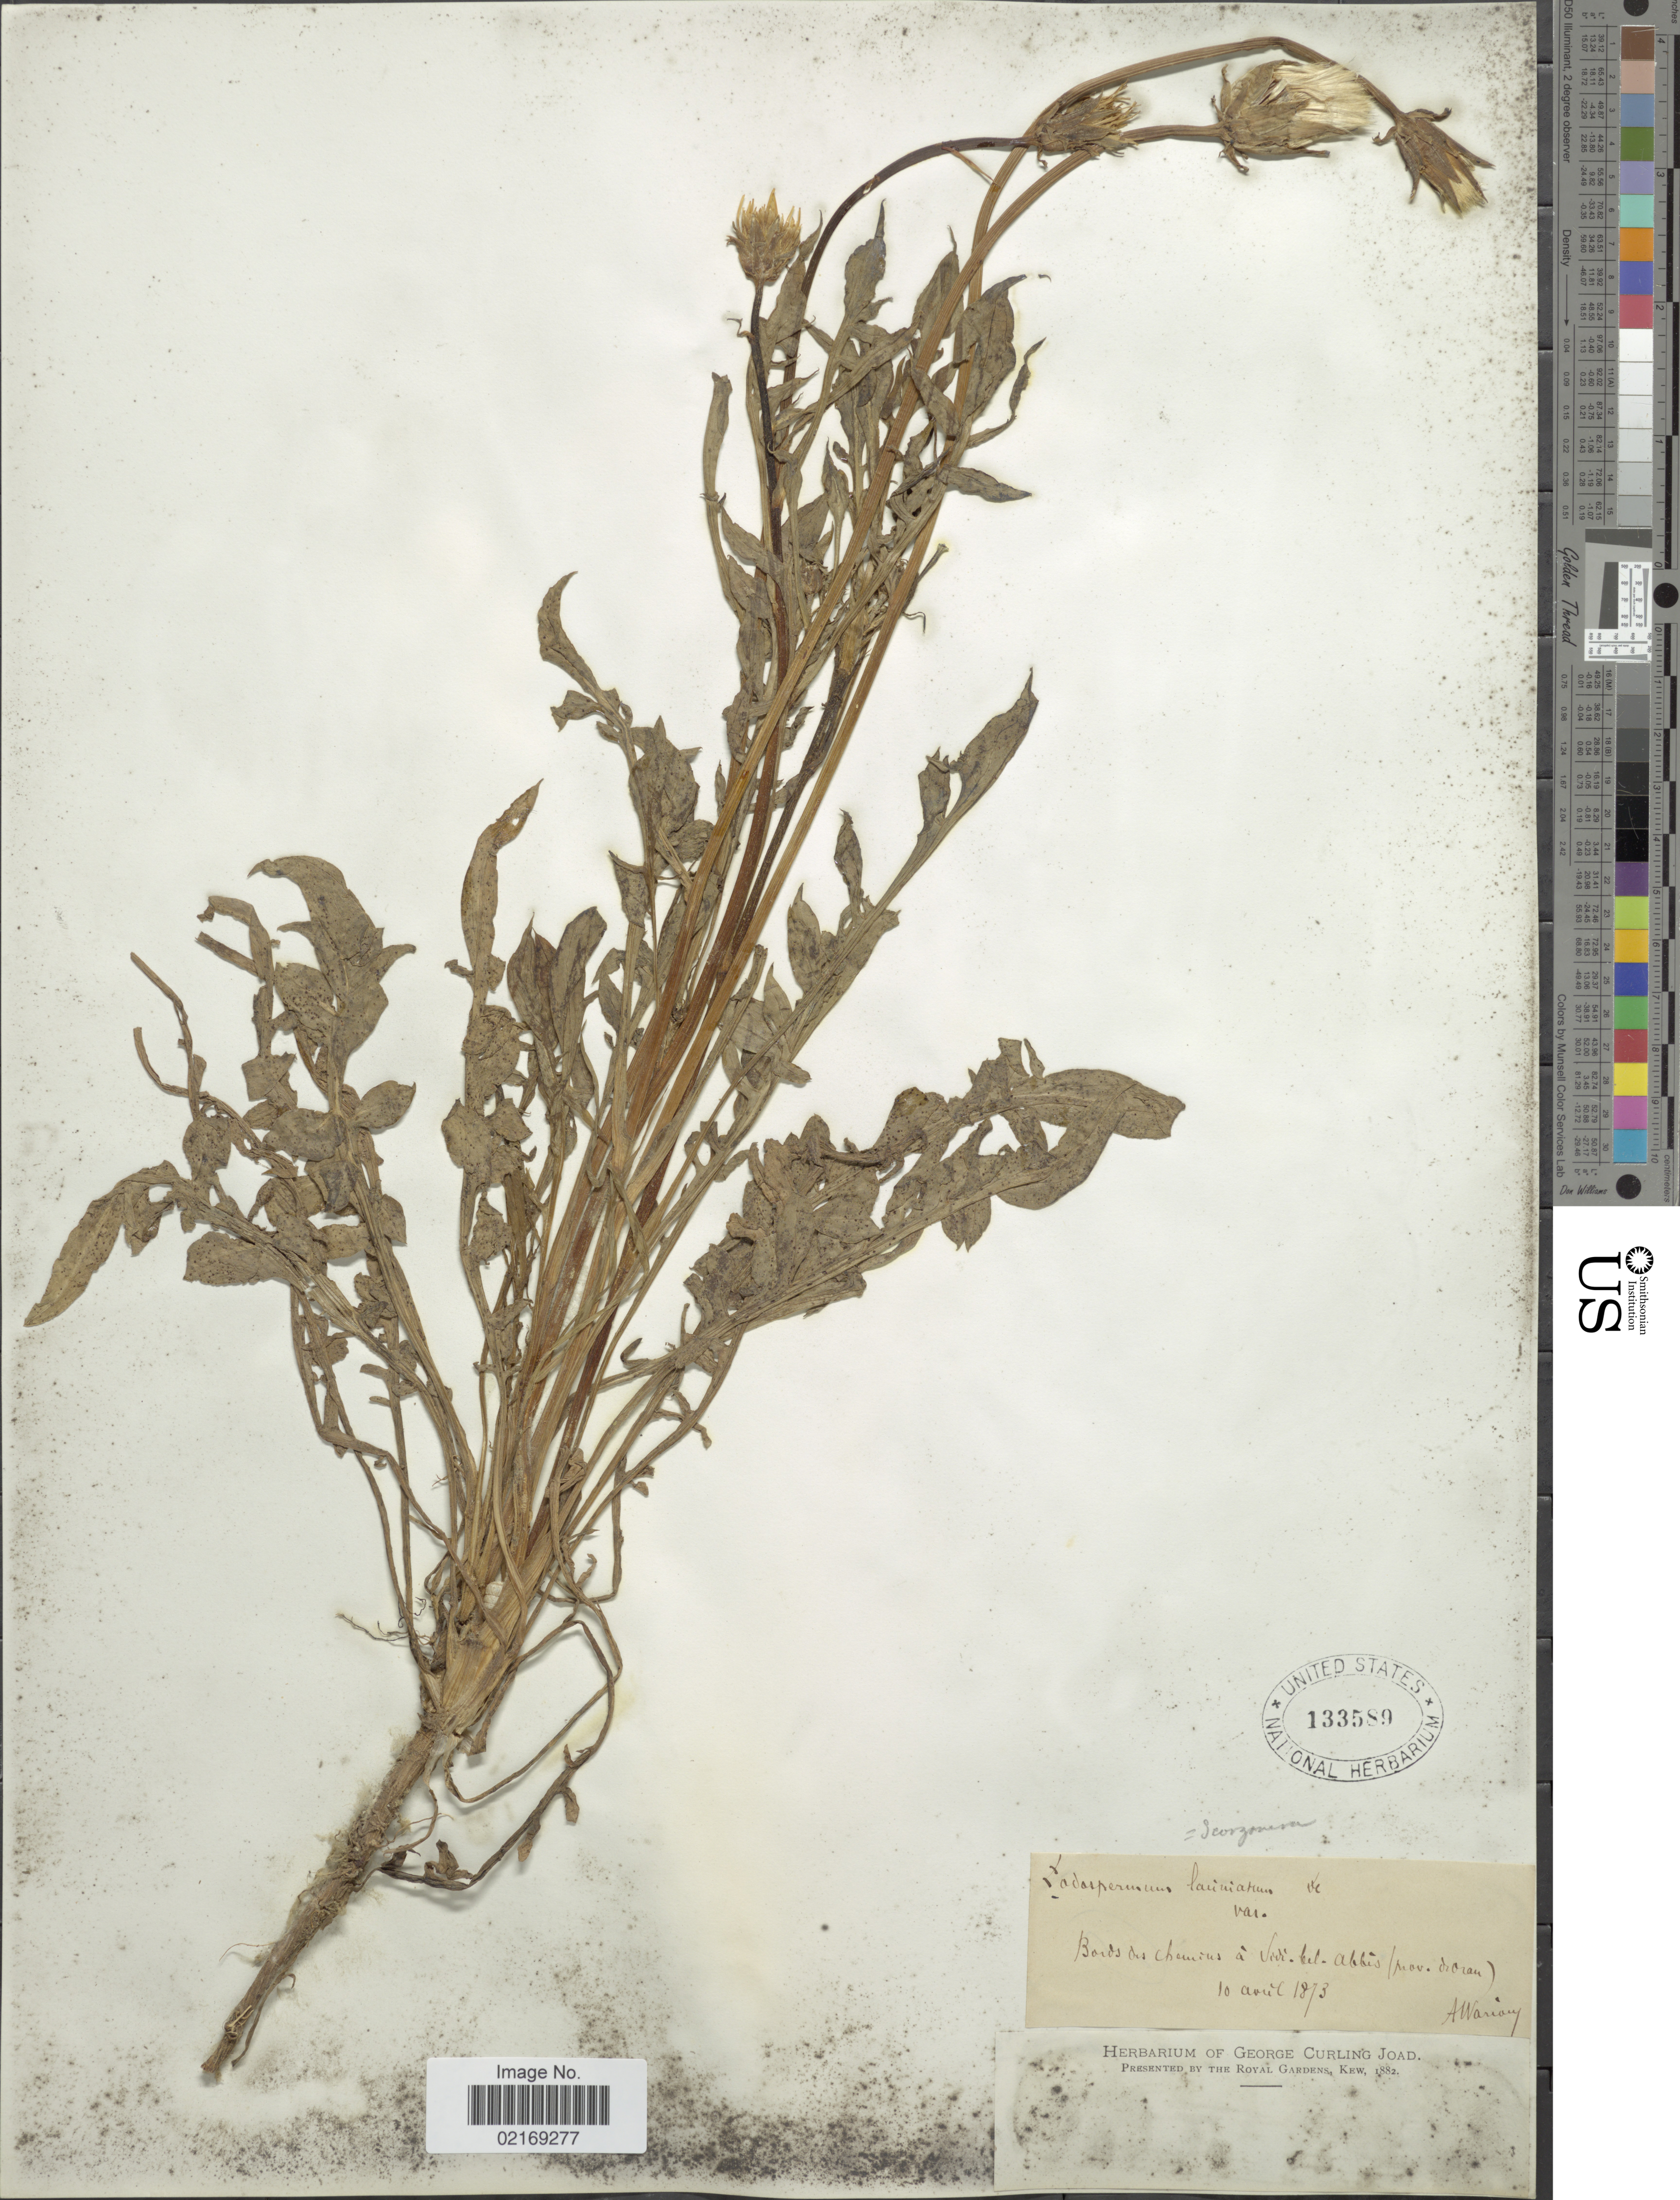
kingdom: Plantae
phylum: Tracheophyta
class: Magnoliopsida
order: Asterales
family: Asteraceae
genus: Podospermum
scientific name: Podospermum laciniatum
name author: (L.) DC.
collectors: A. Warion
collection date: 1873-08-10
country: Algeria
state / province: Oran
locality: Bois des chemins a Vivi-bel-Abbis (prov. Di oran)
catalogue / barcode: US 133589